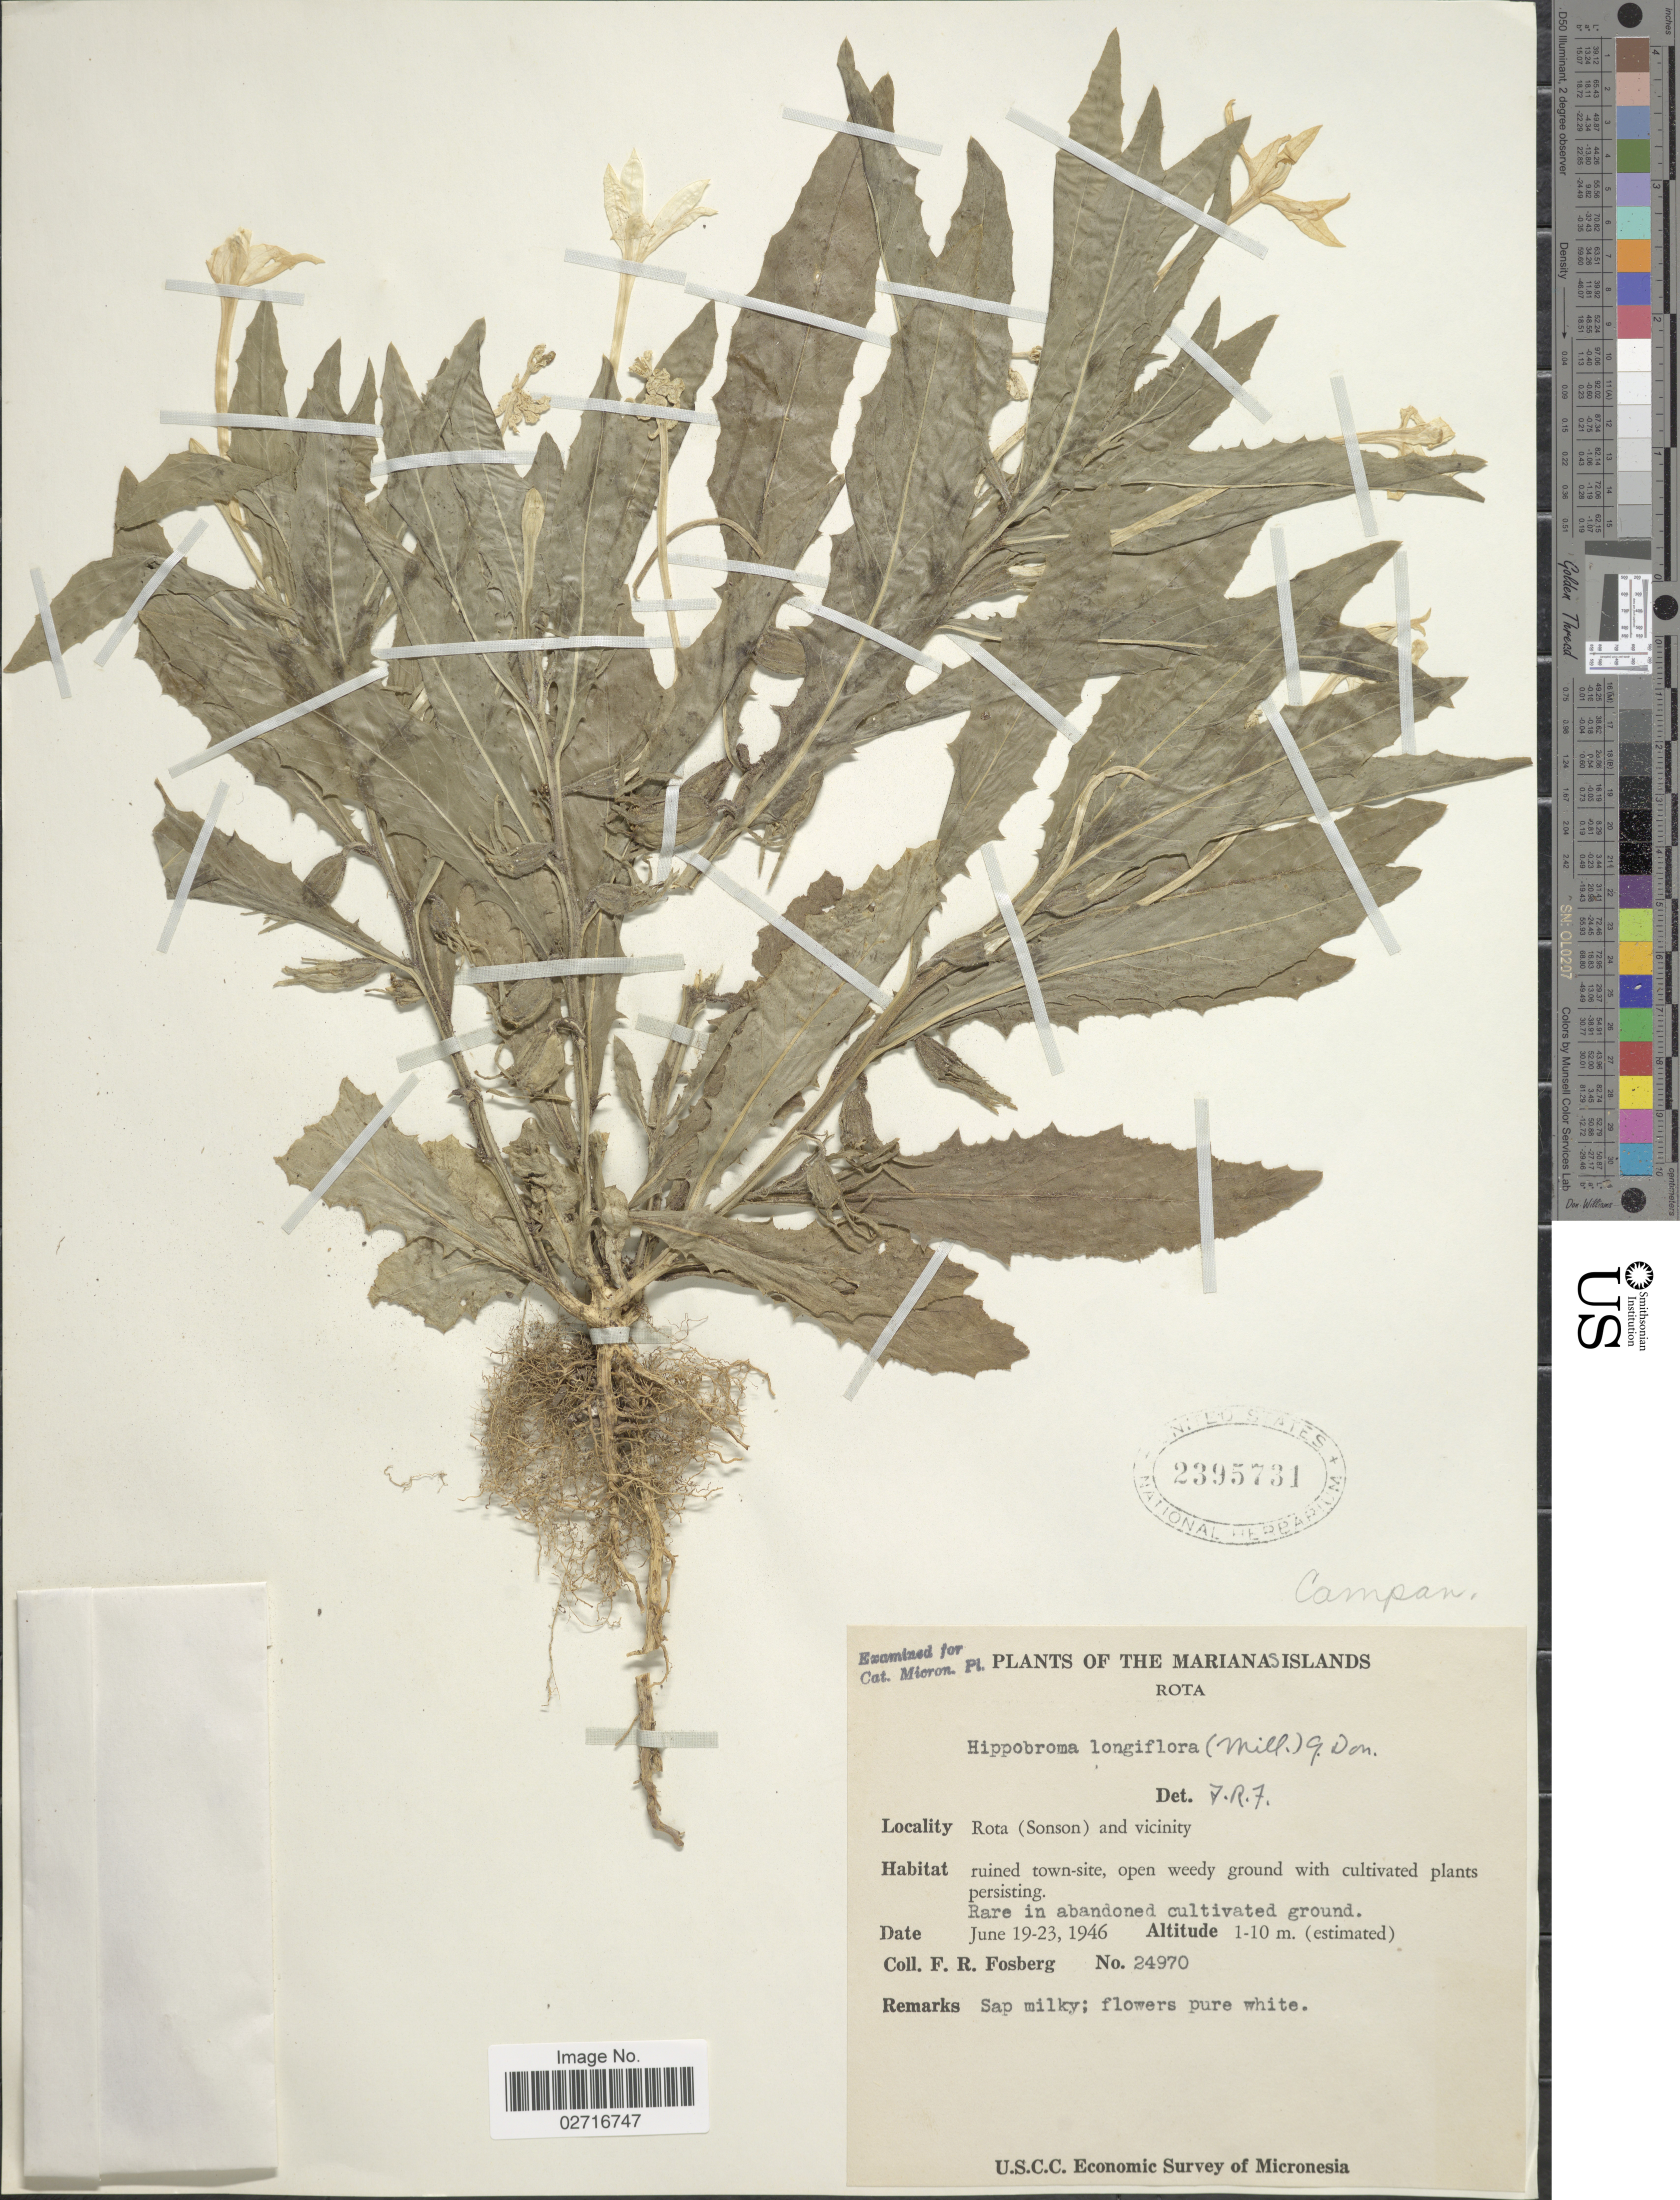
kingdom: Plantae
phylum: Tracheophyta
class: Magnoliopsida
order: Asterales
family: Campanulaceae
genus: Hippobroma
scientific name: Hippobroma longiflora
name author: (L.) G. Don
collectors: F. R. Fosberg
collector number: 24970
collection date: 1946-06-19/1946-06-23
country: Northern Mariana Islands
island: Rota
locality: Rota, Rota (Sonson) and vicinity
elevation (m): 1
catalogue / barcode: US 2395731